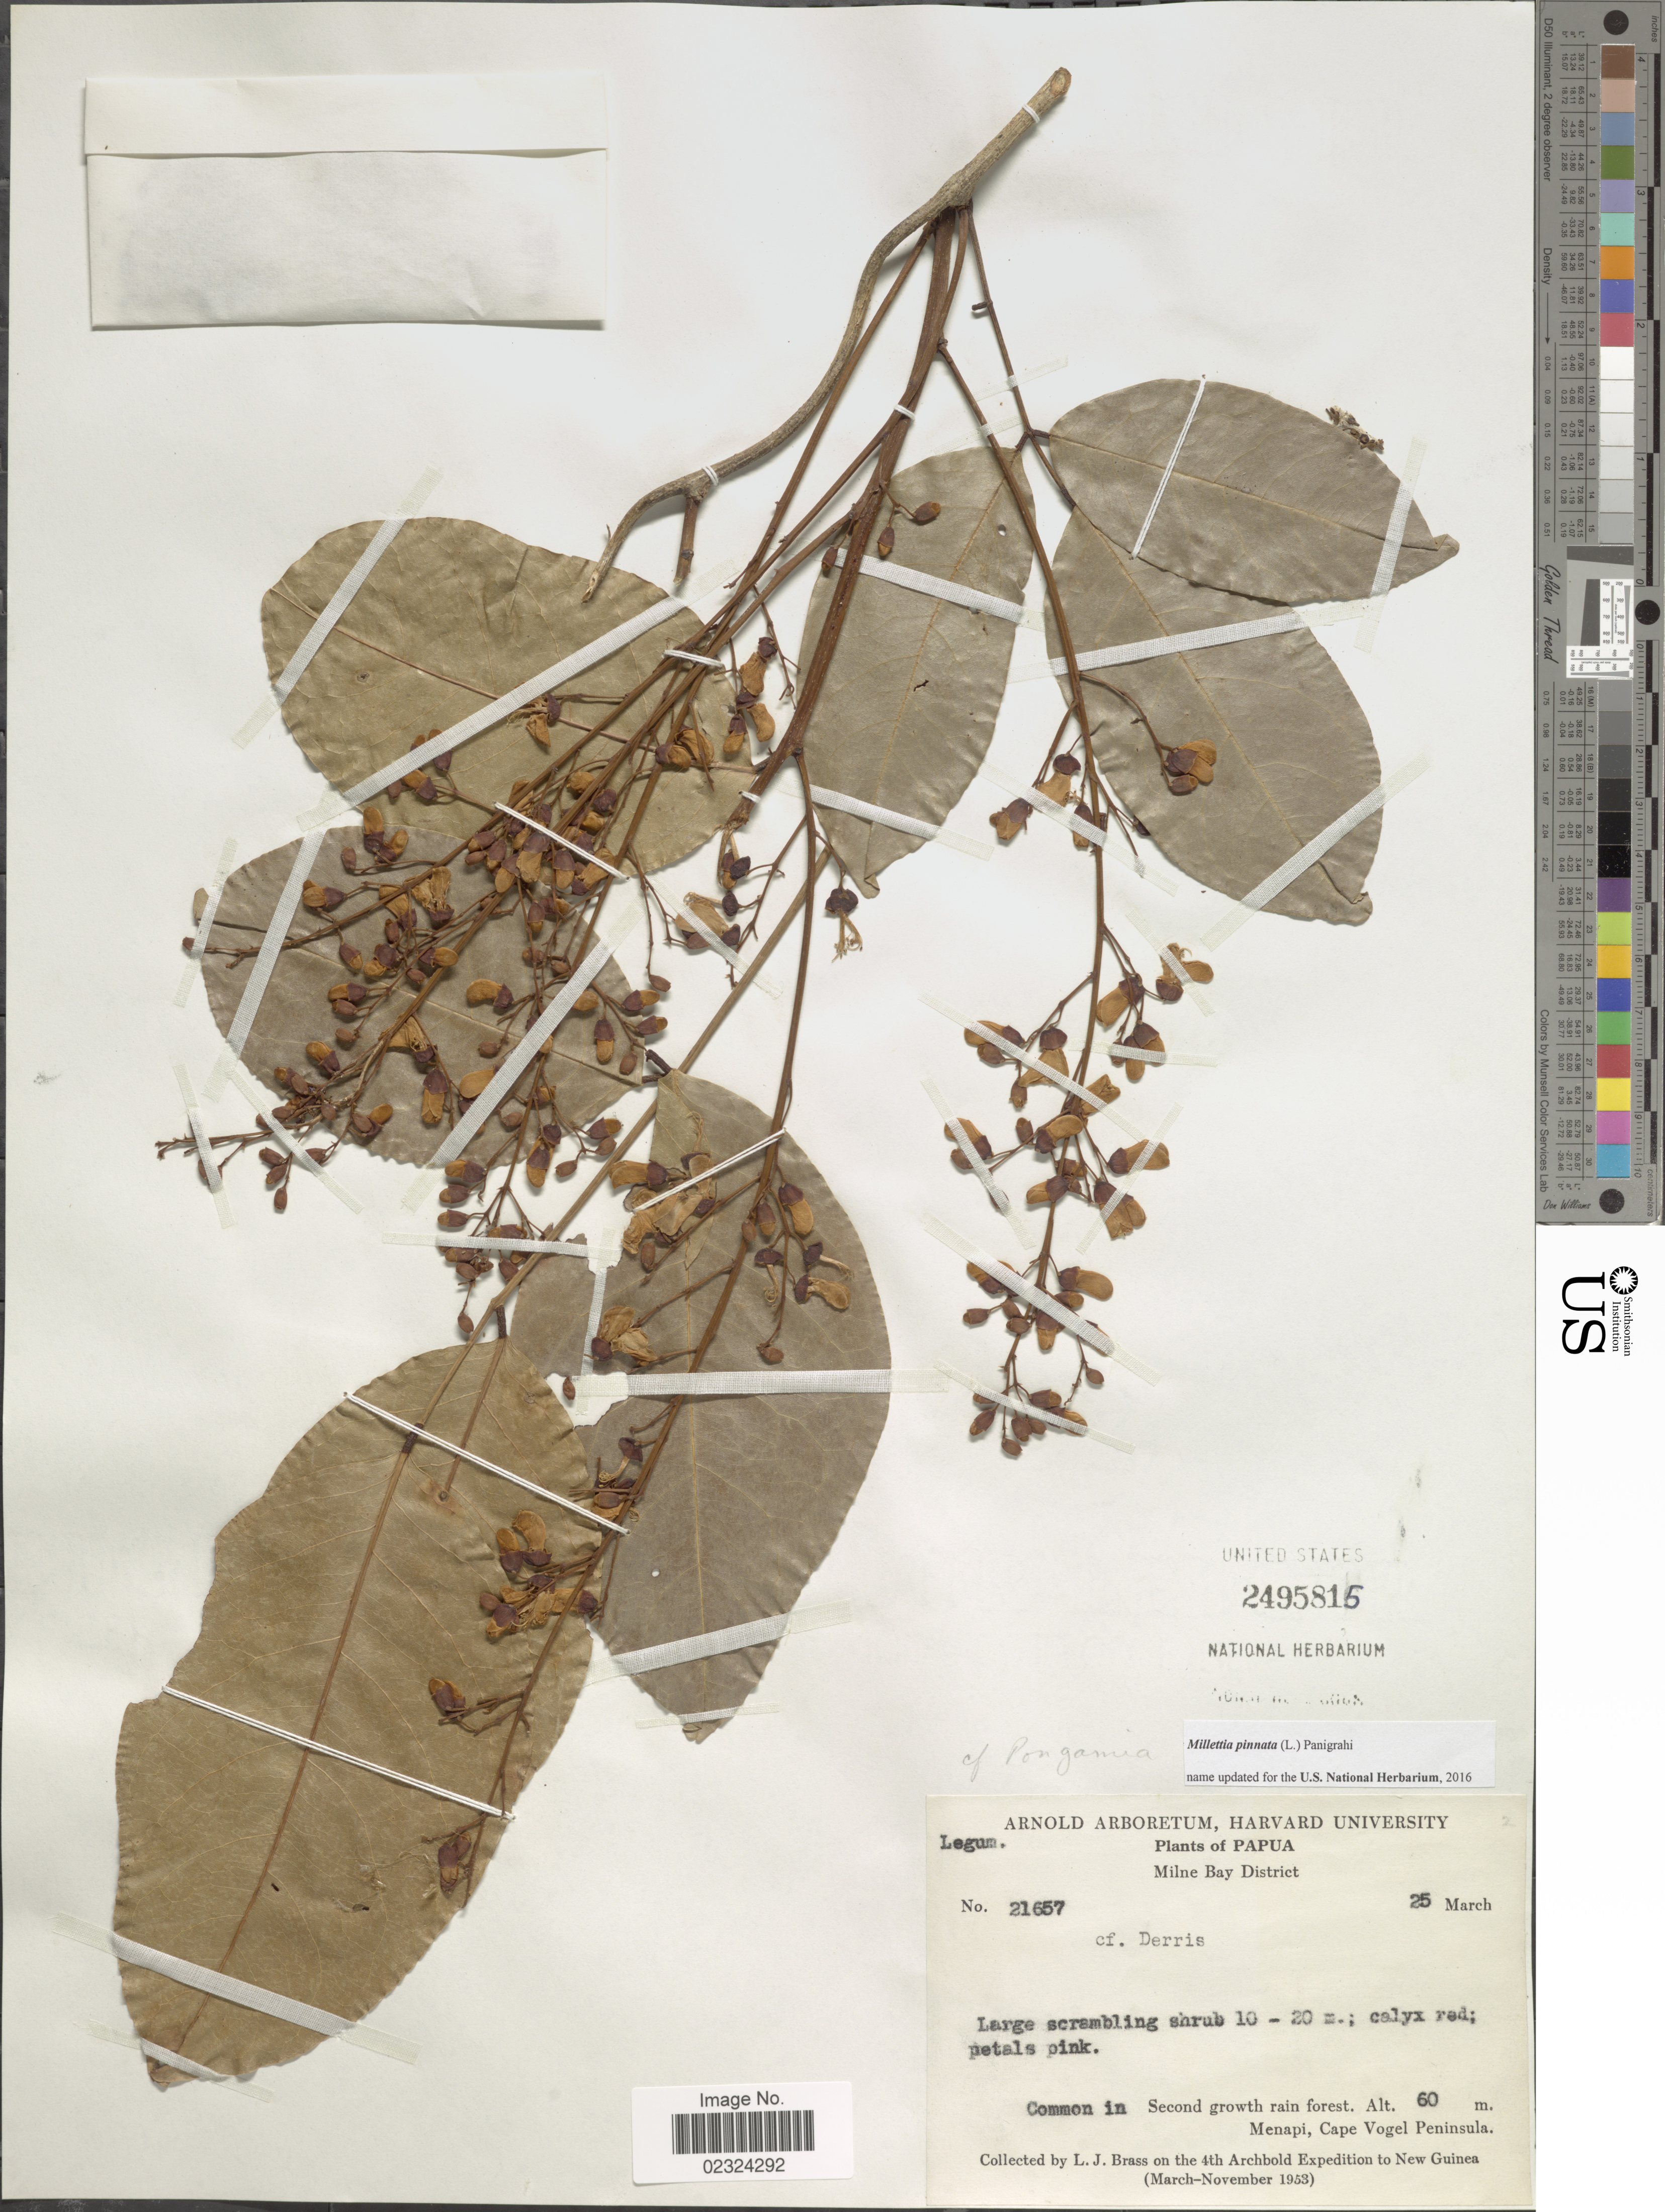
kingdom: Plantae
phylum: Tracheophyta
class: Magnoliopsida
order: Fabales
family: Fabaceae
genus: Millettia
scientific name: Millettia pinnata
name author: (L.) Panigrahi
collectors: L. J. Brass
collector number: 21657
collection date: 1953-03-25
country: Papua New Guinea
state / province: Milne Bay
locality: Menapi, Cape Vogel Peninsula,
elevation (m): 60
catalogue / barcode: US 2495815